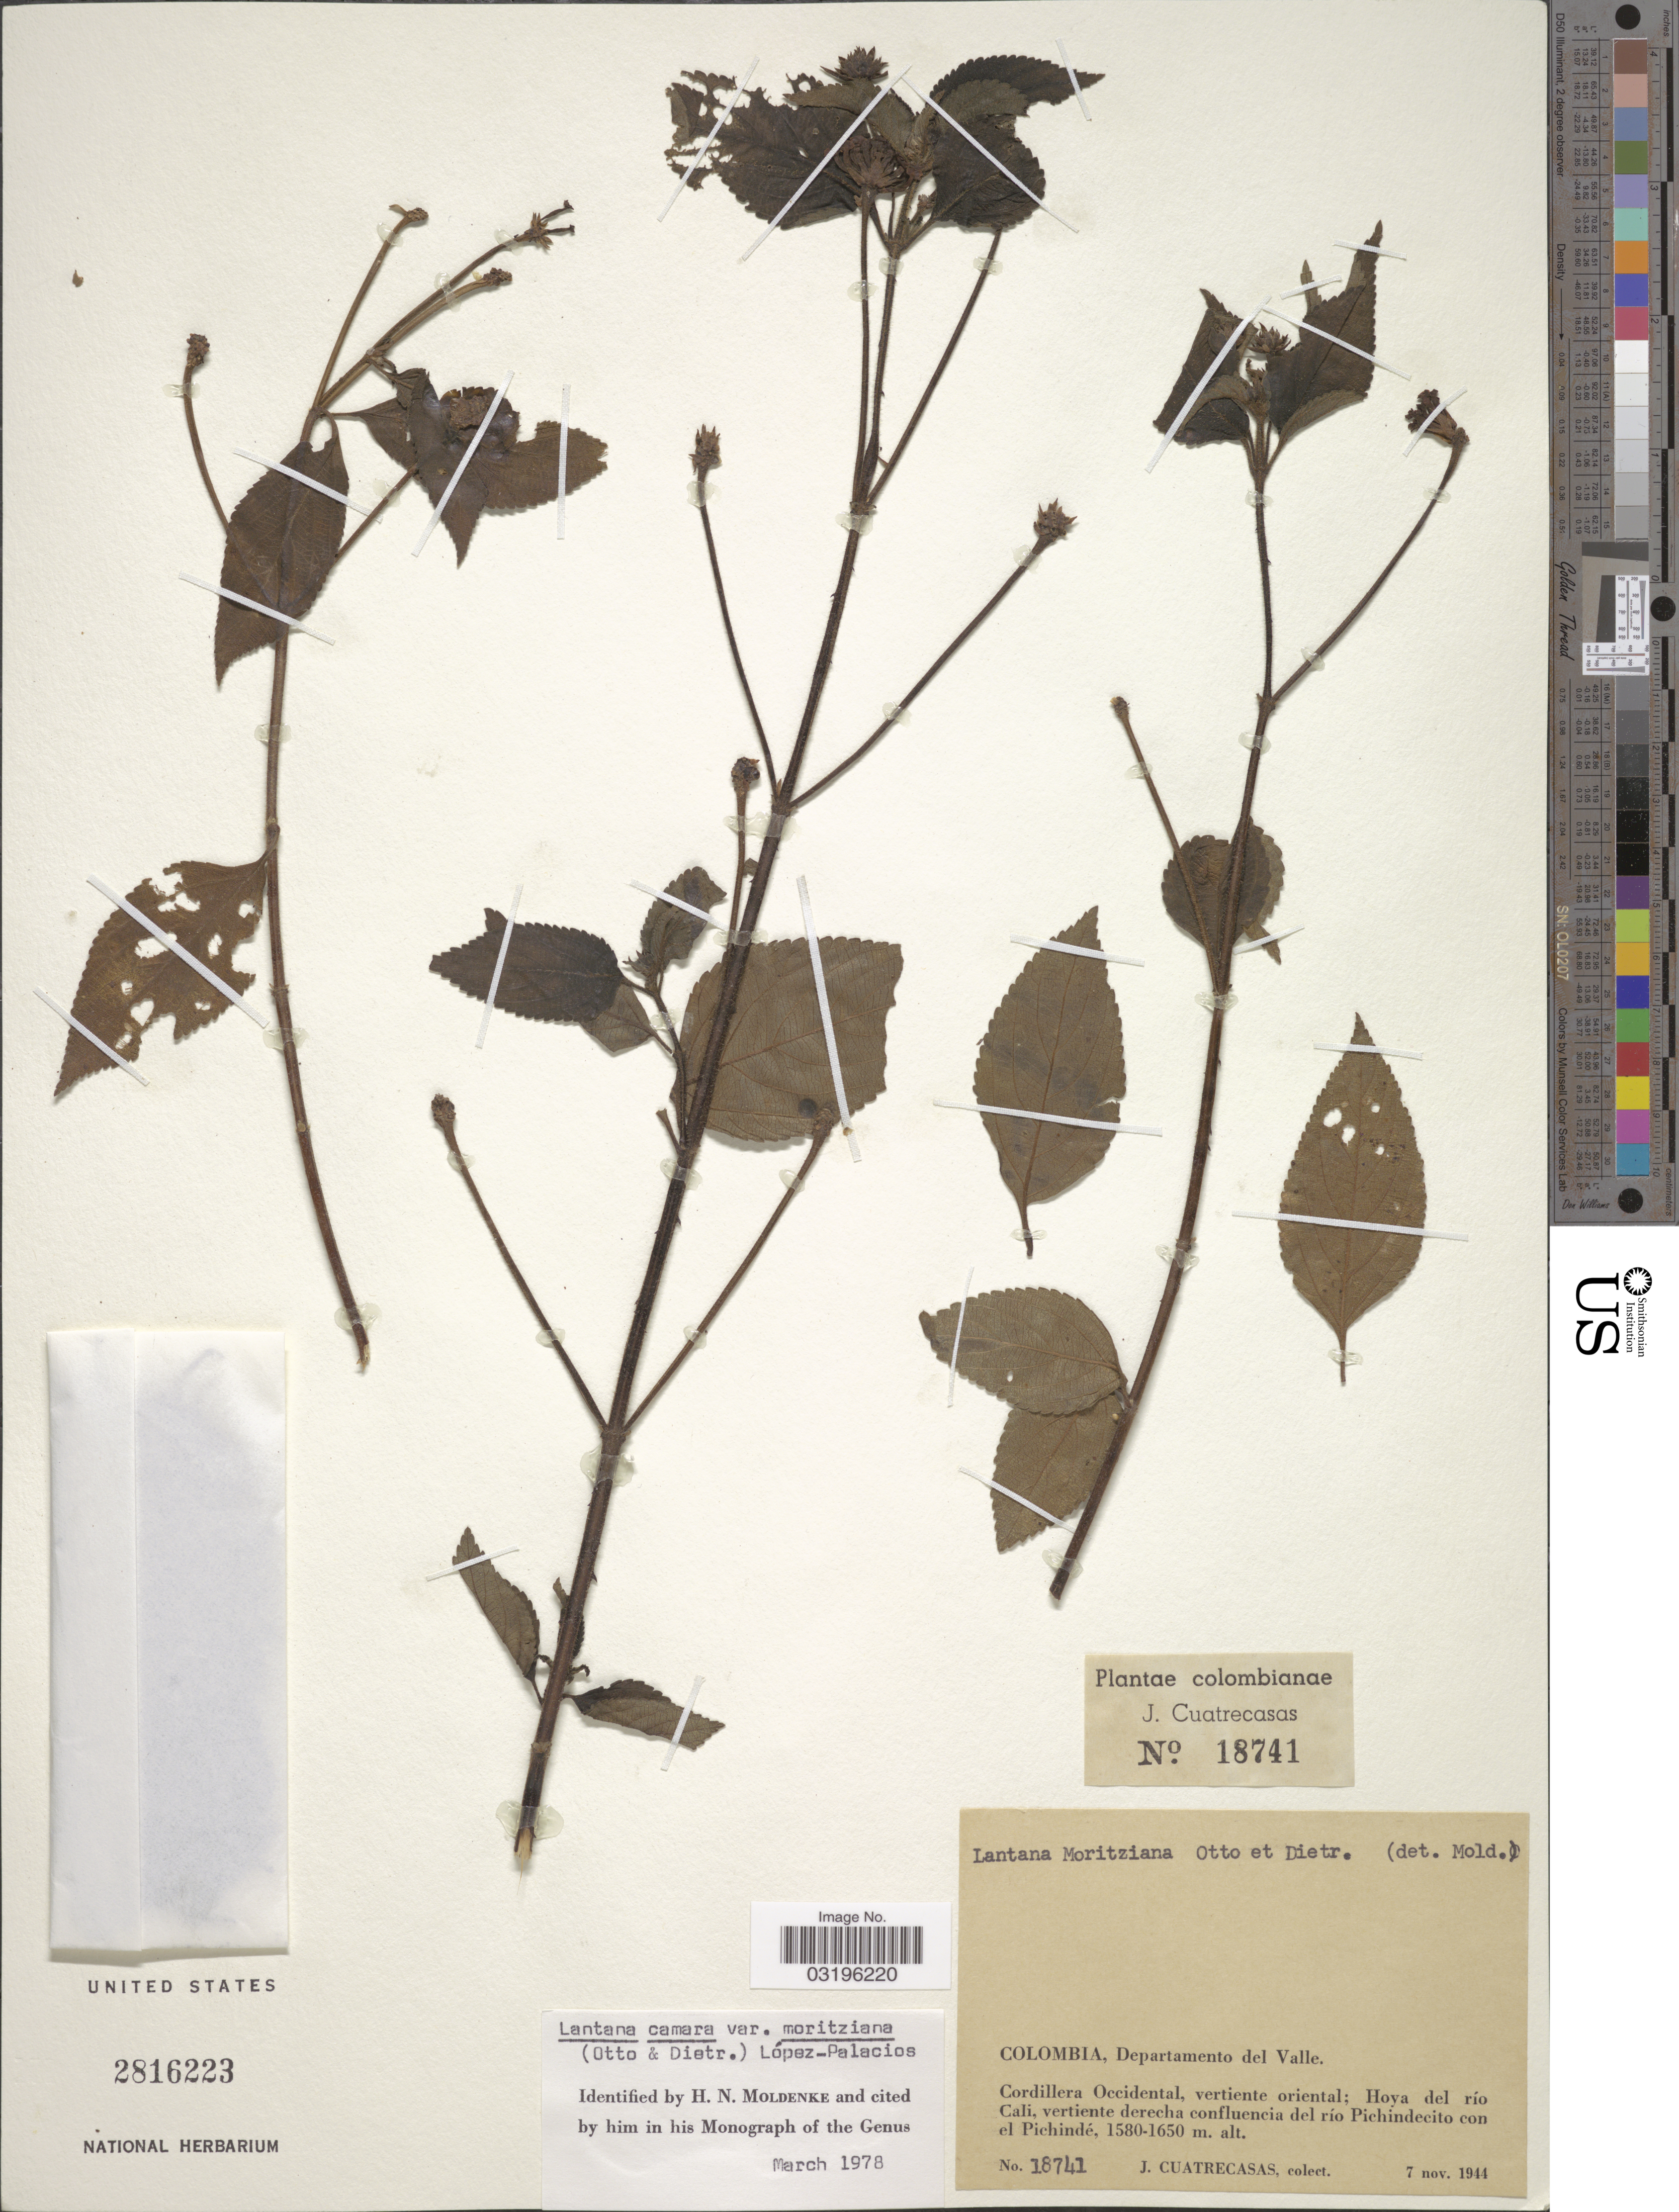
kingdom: Plantae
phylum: Tracheophyta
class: Magnoliopsida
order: Lamiales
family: Verbenaceae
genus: Lantana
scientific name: Lantana camara var. moritziana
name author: (Otto & A. Dietr.) López-Pal.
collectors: J. Cuatrecasas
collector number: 18741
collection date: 1944-11-07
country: Colombia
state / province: Valle del Cauca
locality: Departamento del Valle. Cordillera Occidental, vertiente oriental; Hoya del rio Cali, vertiente derecha confluencia del río Pichíndecito con el Pichindé.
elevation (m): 1580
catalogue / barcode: US 2816223